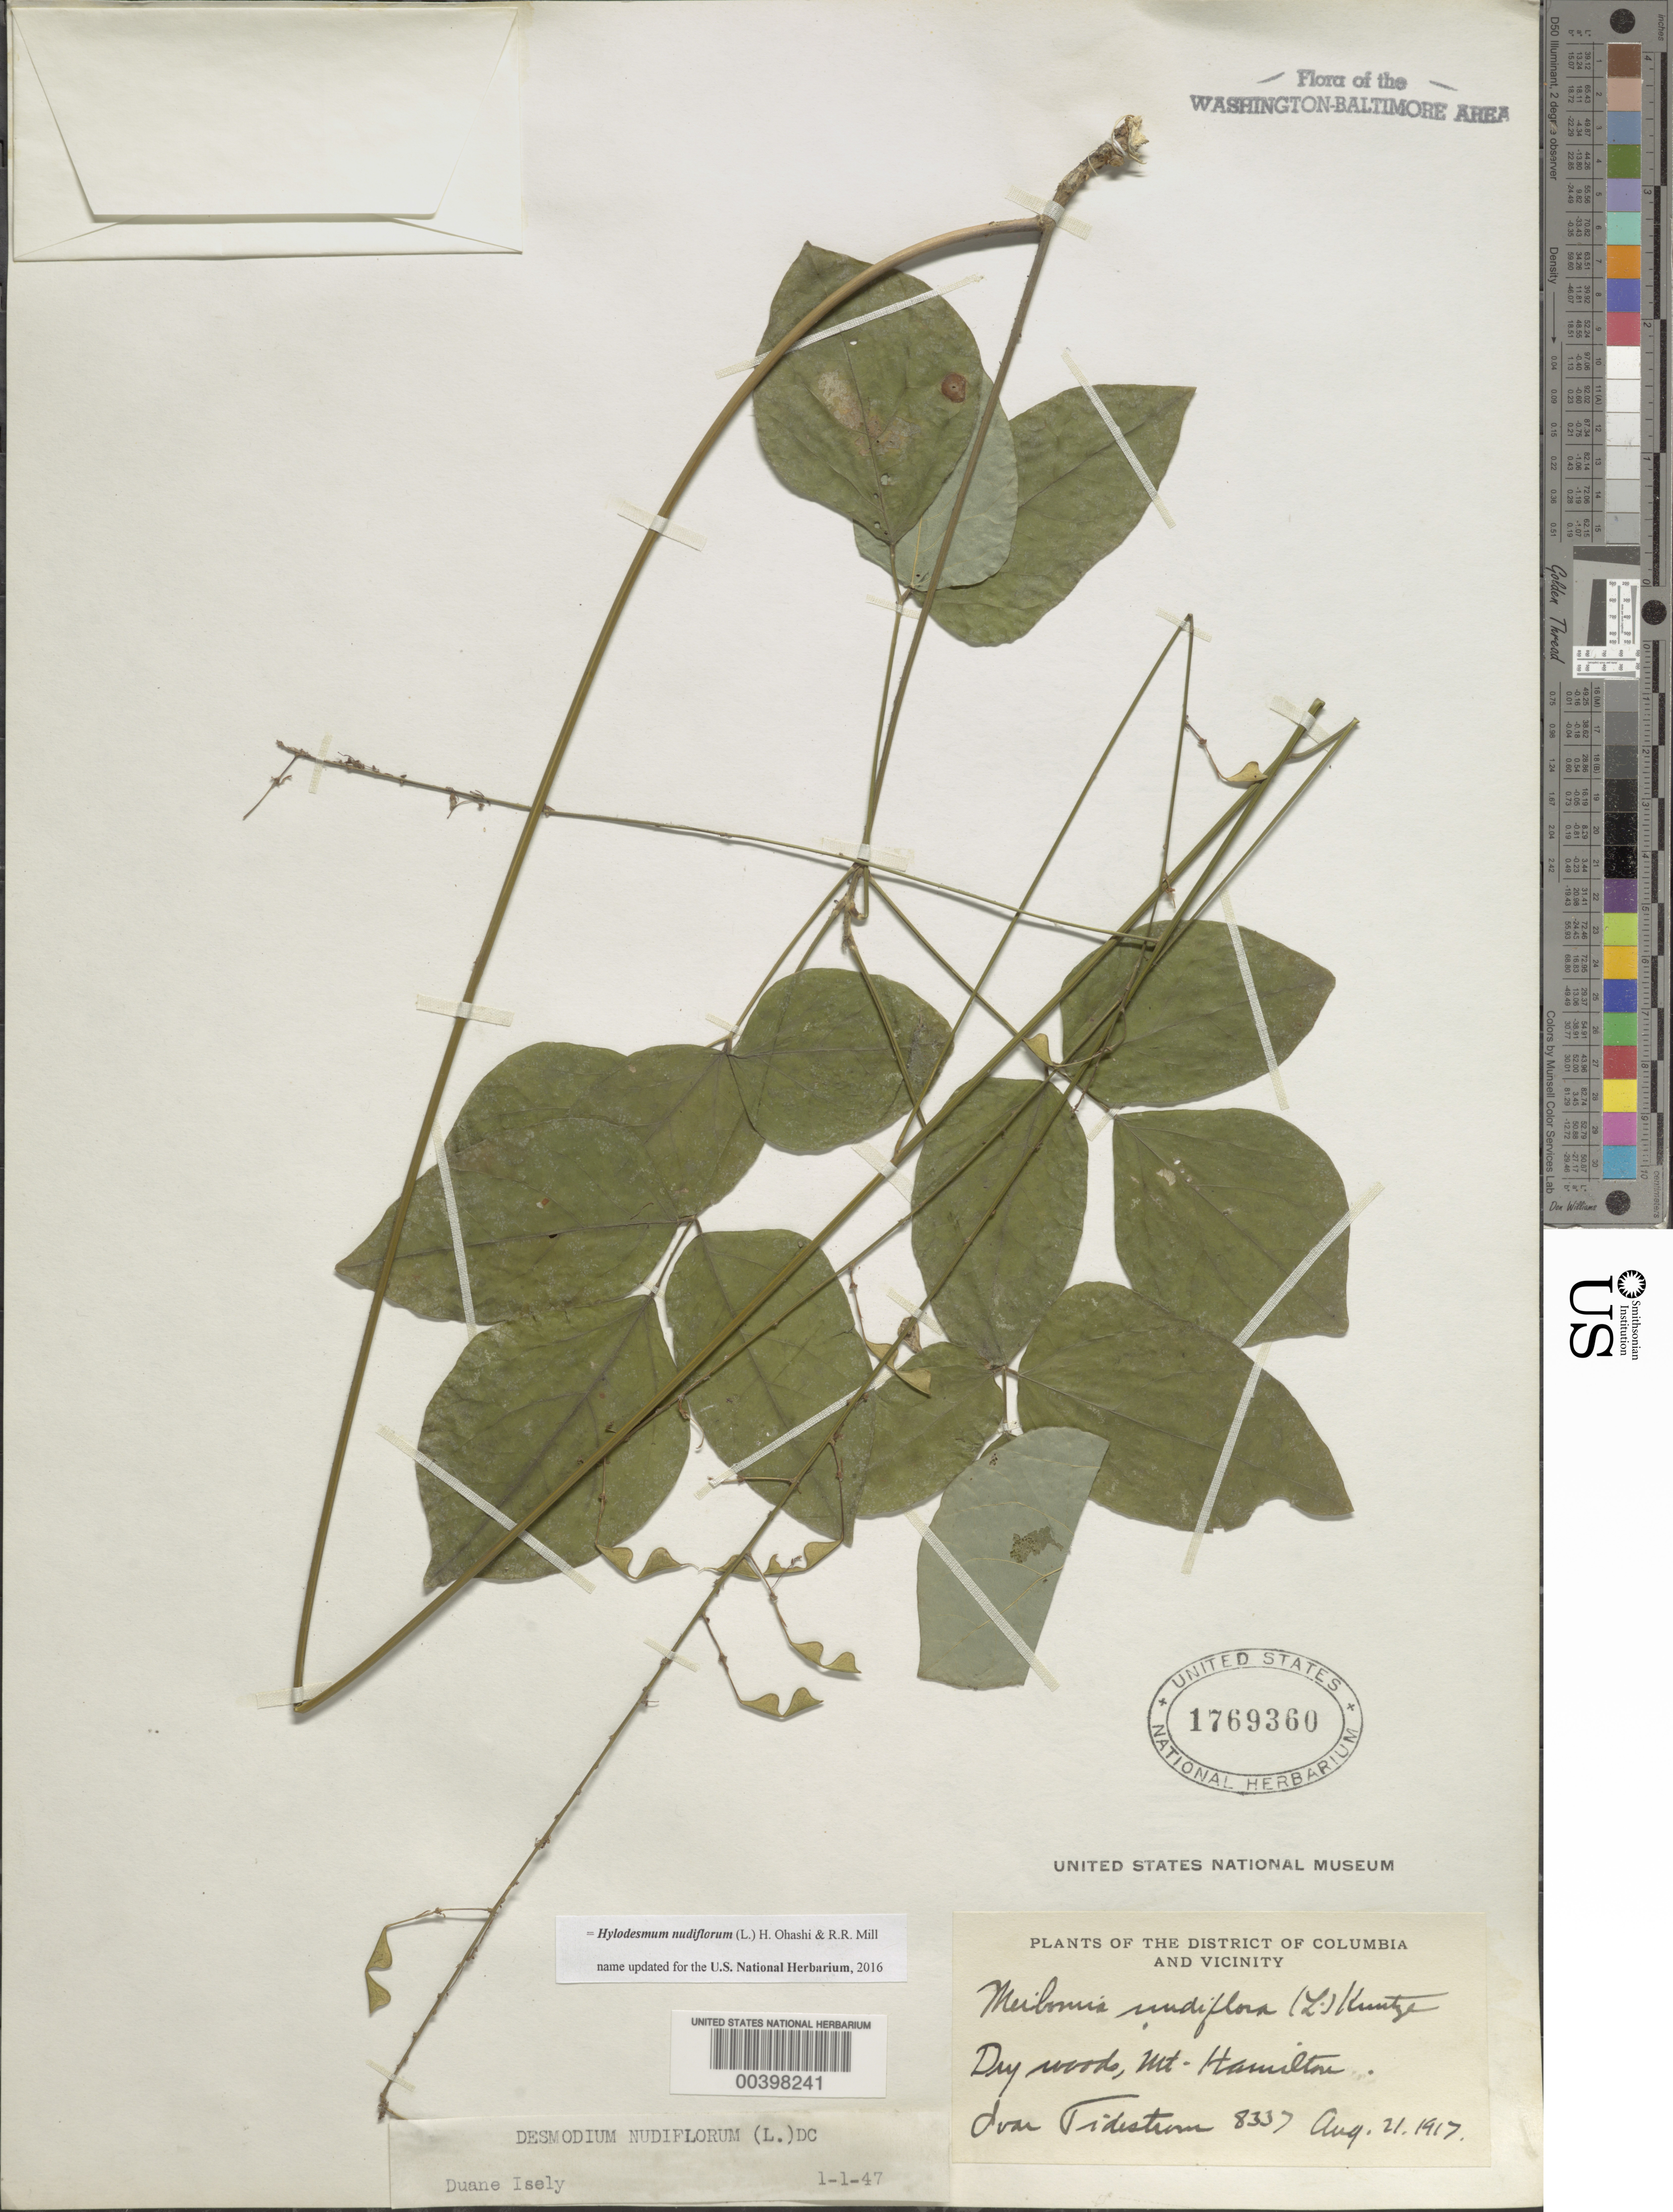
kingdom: Plantae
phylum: Tracheophyta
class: Magnoliopsida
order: Fabales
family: Fabaceae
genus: Hylodesmum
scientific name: Hylodesmum nudiflorum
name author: (L.) H. Ohashi & R.R. Mill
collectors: I. F. Tidestrom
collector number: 8337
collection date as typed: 21 Aug 1917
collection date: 1917-08-21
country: United States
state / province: District of Columbia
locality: Mount Hamilton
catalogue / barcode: US 1769360